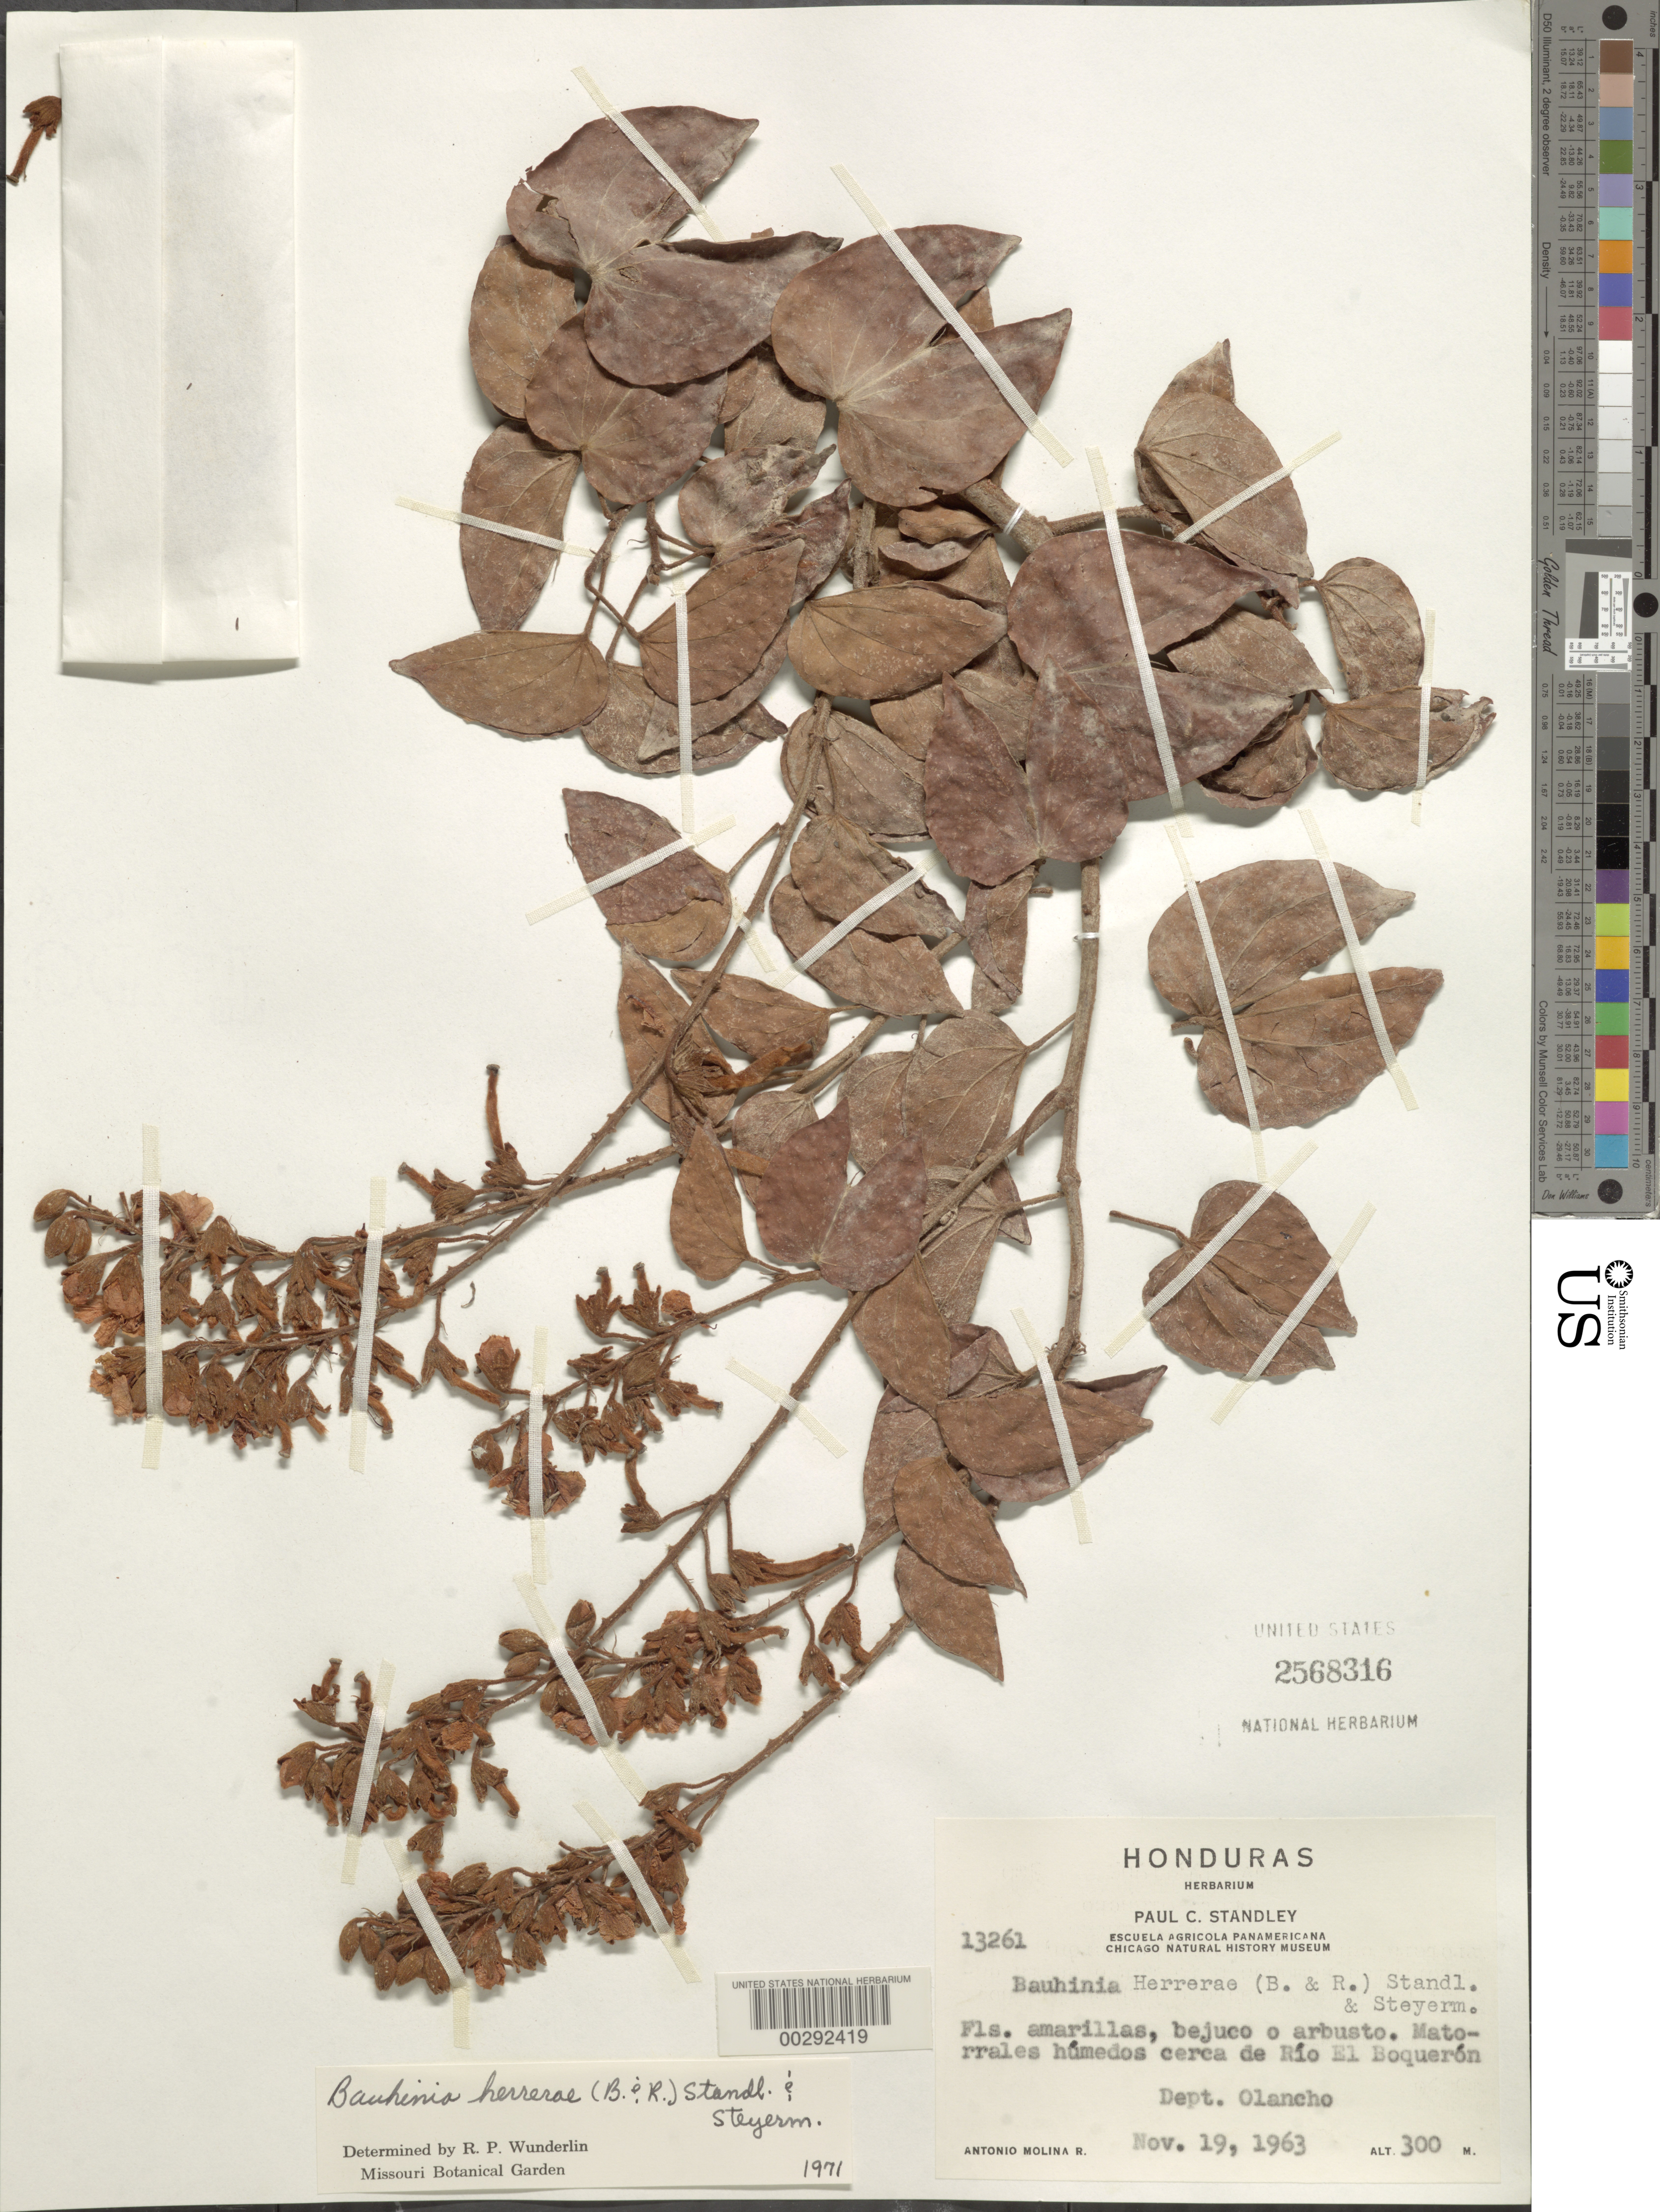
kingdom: Plantae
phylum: Tracheophyta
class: Magnoliopsida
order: Fabales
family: Fabaceae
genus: Bauhinia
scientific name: Bauhinia herrerae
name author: (Britton & Rose) Standl. & Steyerm.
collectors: A. Molina R.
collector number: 13261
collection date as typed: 19 Nov 1963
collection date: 1963-11-19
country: Honduras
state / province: Olancho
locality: Río El Boqueron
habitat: Moist thickets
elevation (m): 300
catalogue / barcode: US 2568316